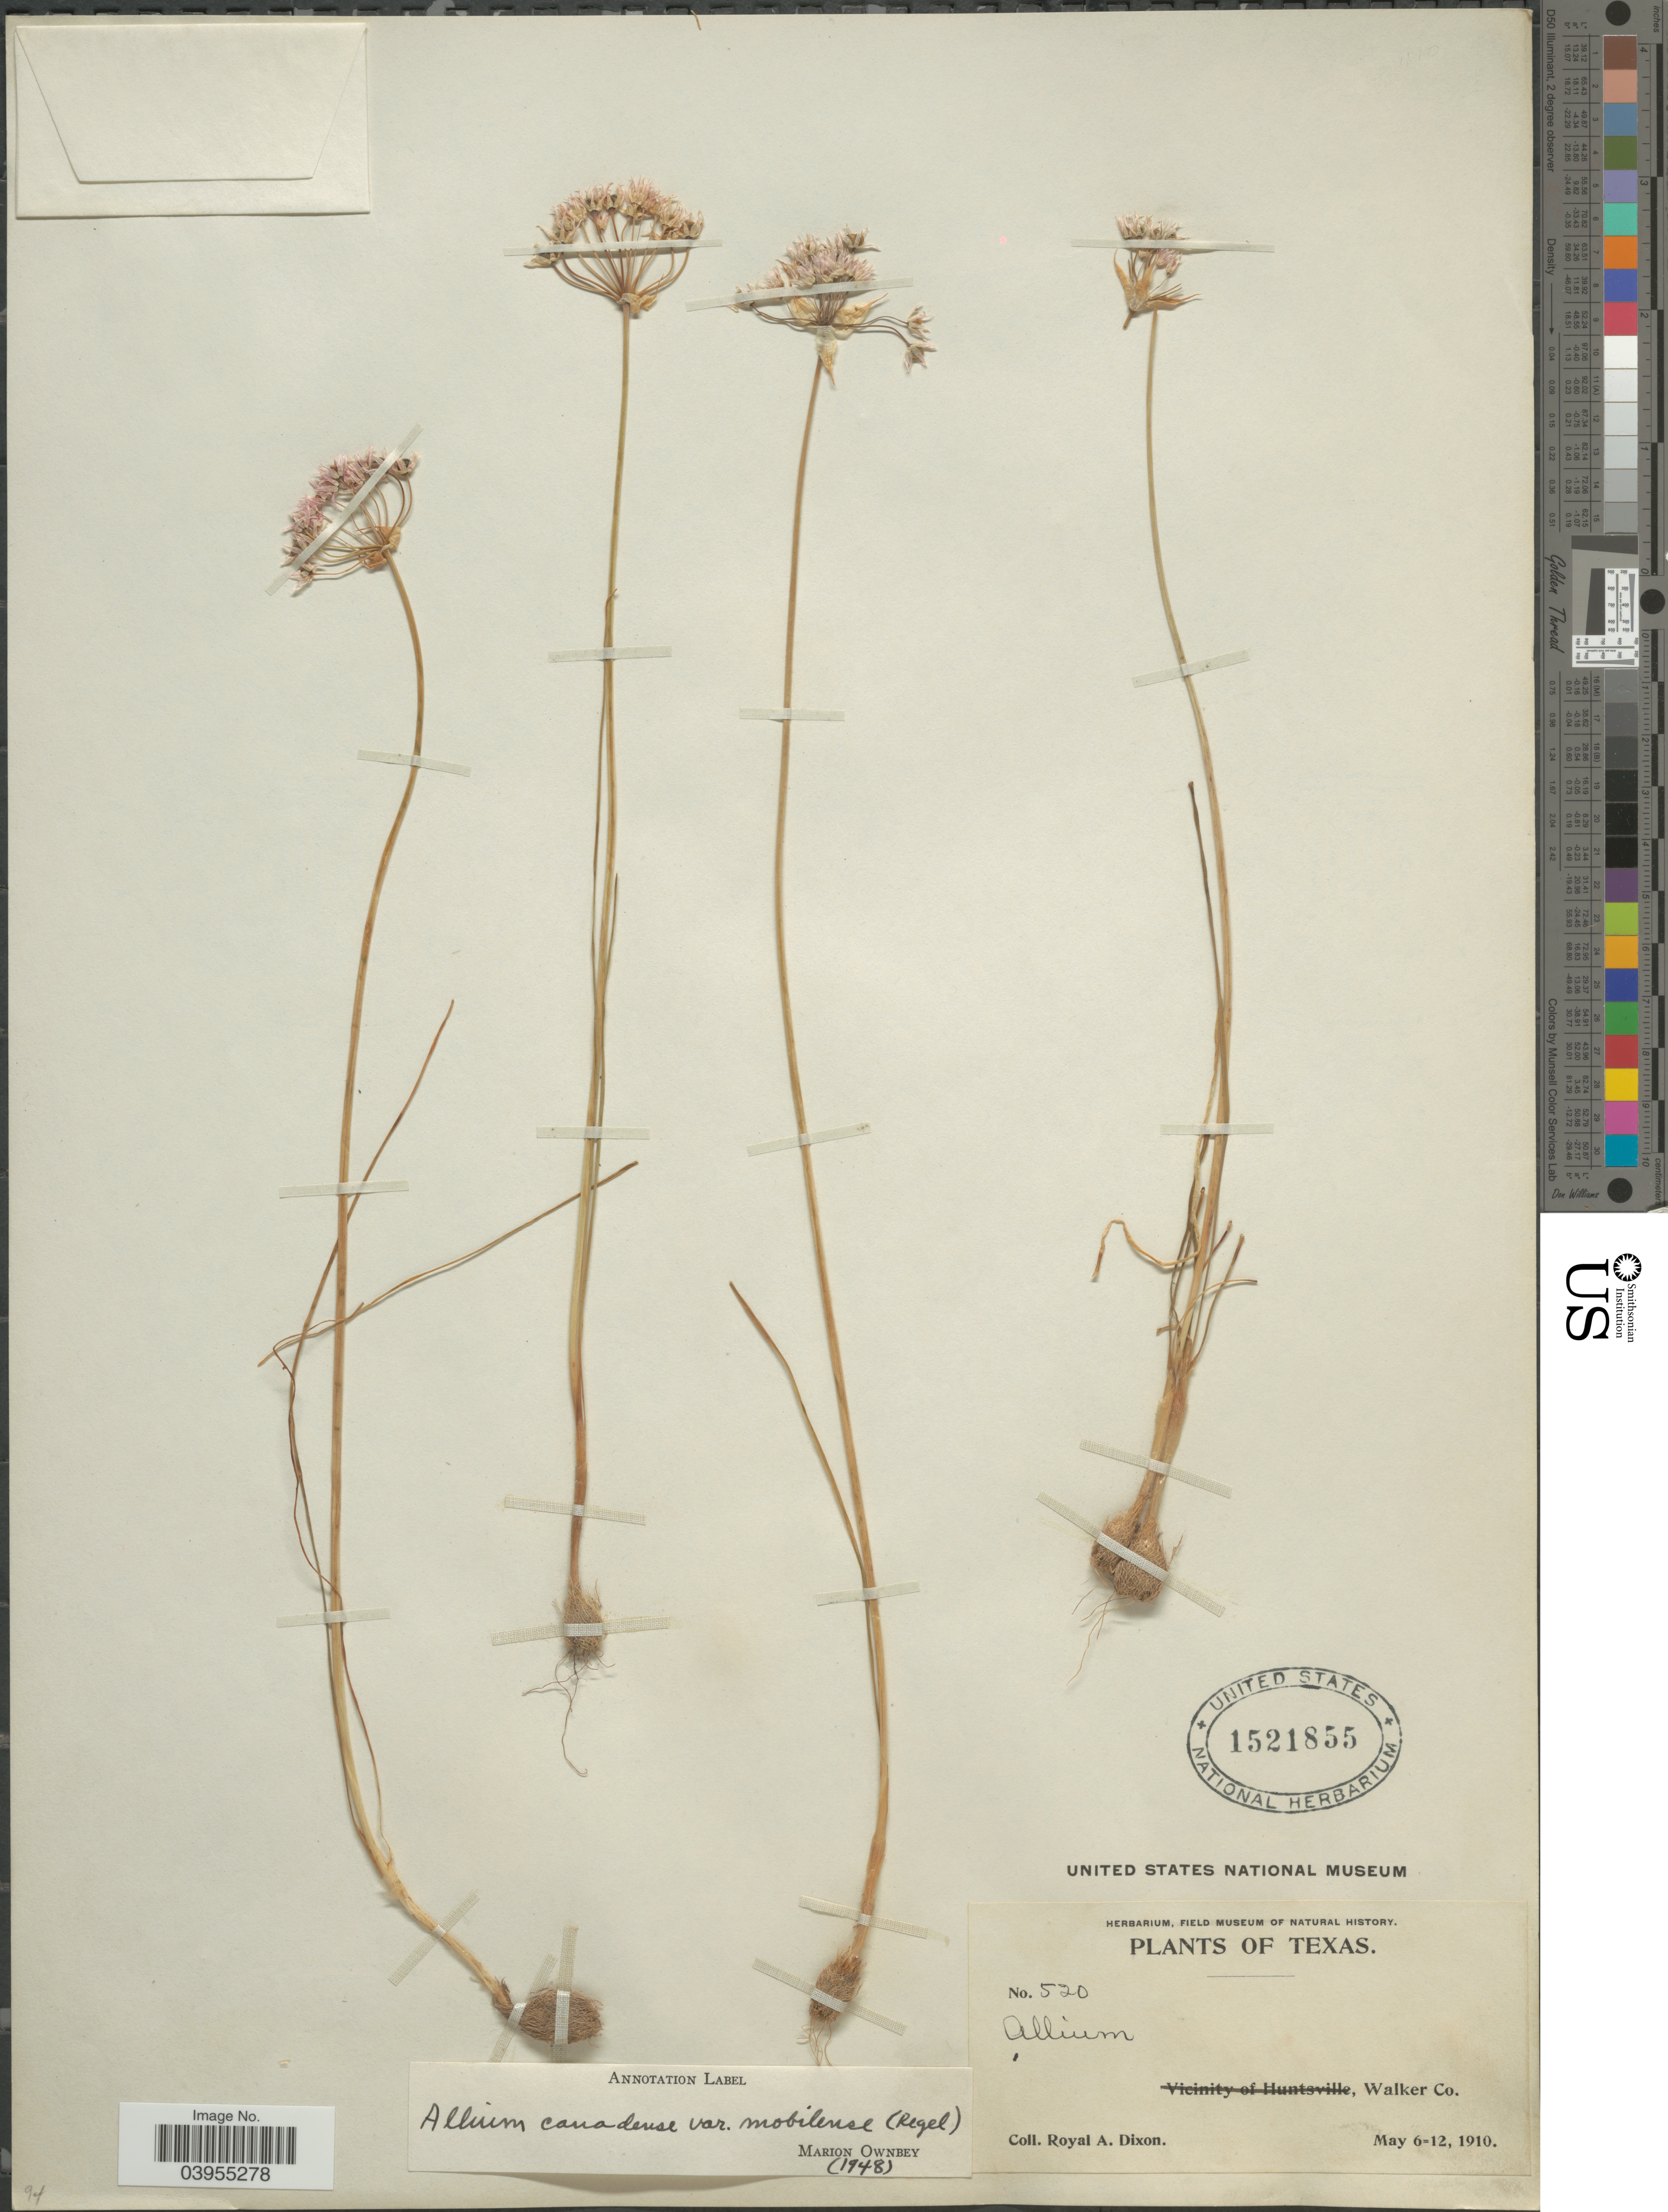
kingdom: Plantae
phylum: Tracheophyta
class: Liliopsida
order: Asparagales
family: Amaryllidaceae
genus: Allium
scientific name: Allium canadense var. mobilense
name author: (Regel) Traub & Ownbey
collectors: R. A. Dixon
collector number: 520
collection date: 1910-05-06/1910-05-12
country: United States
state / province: Texas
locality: Walker Co.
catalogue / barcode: US 1521855